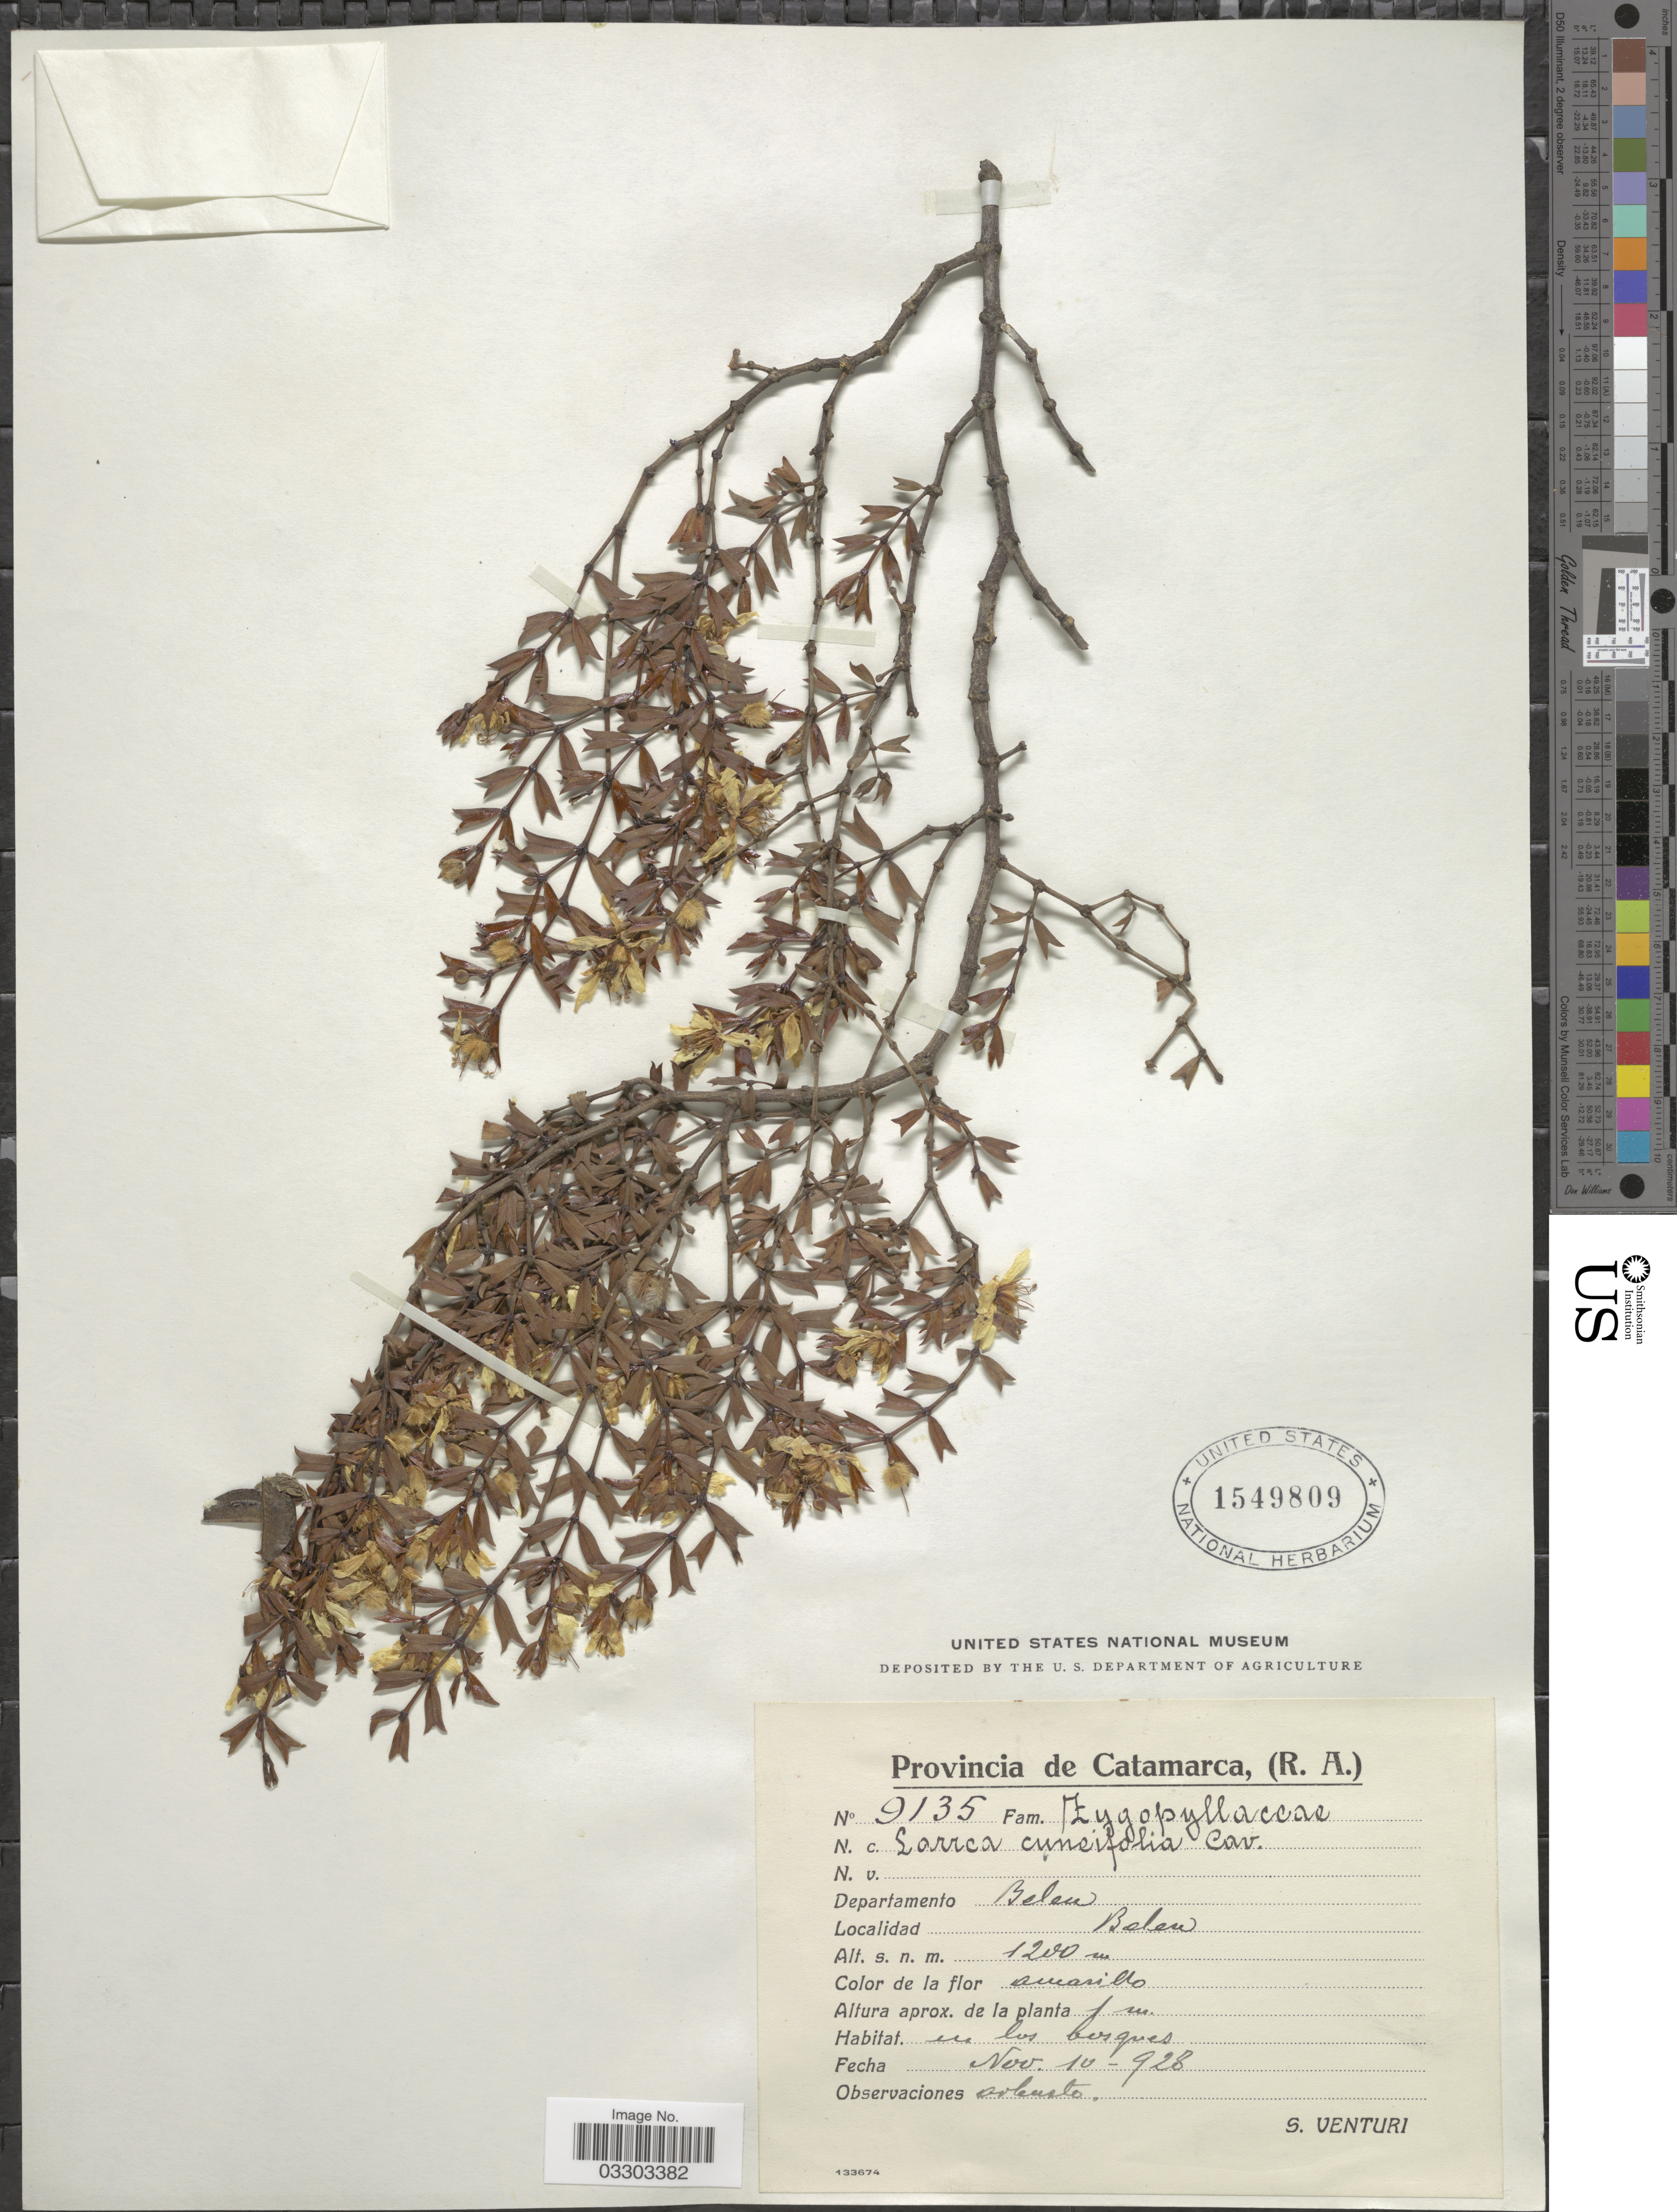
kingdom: Plantae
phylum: Tracheophyta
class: Magnoliopsida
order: Zygophyllales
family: Zygophyllaceae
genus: Larrea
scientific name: Larrea cuneifolia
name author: Cav.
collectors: S. Venturi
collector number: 9135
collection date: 1928-11-10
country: Argentina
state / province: Catamarca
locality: Departamento Belen. Belen.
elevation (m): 1200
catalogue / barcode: US 1549809